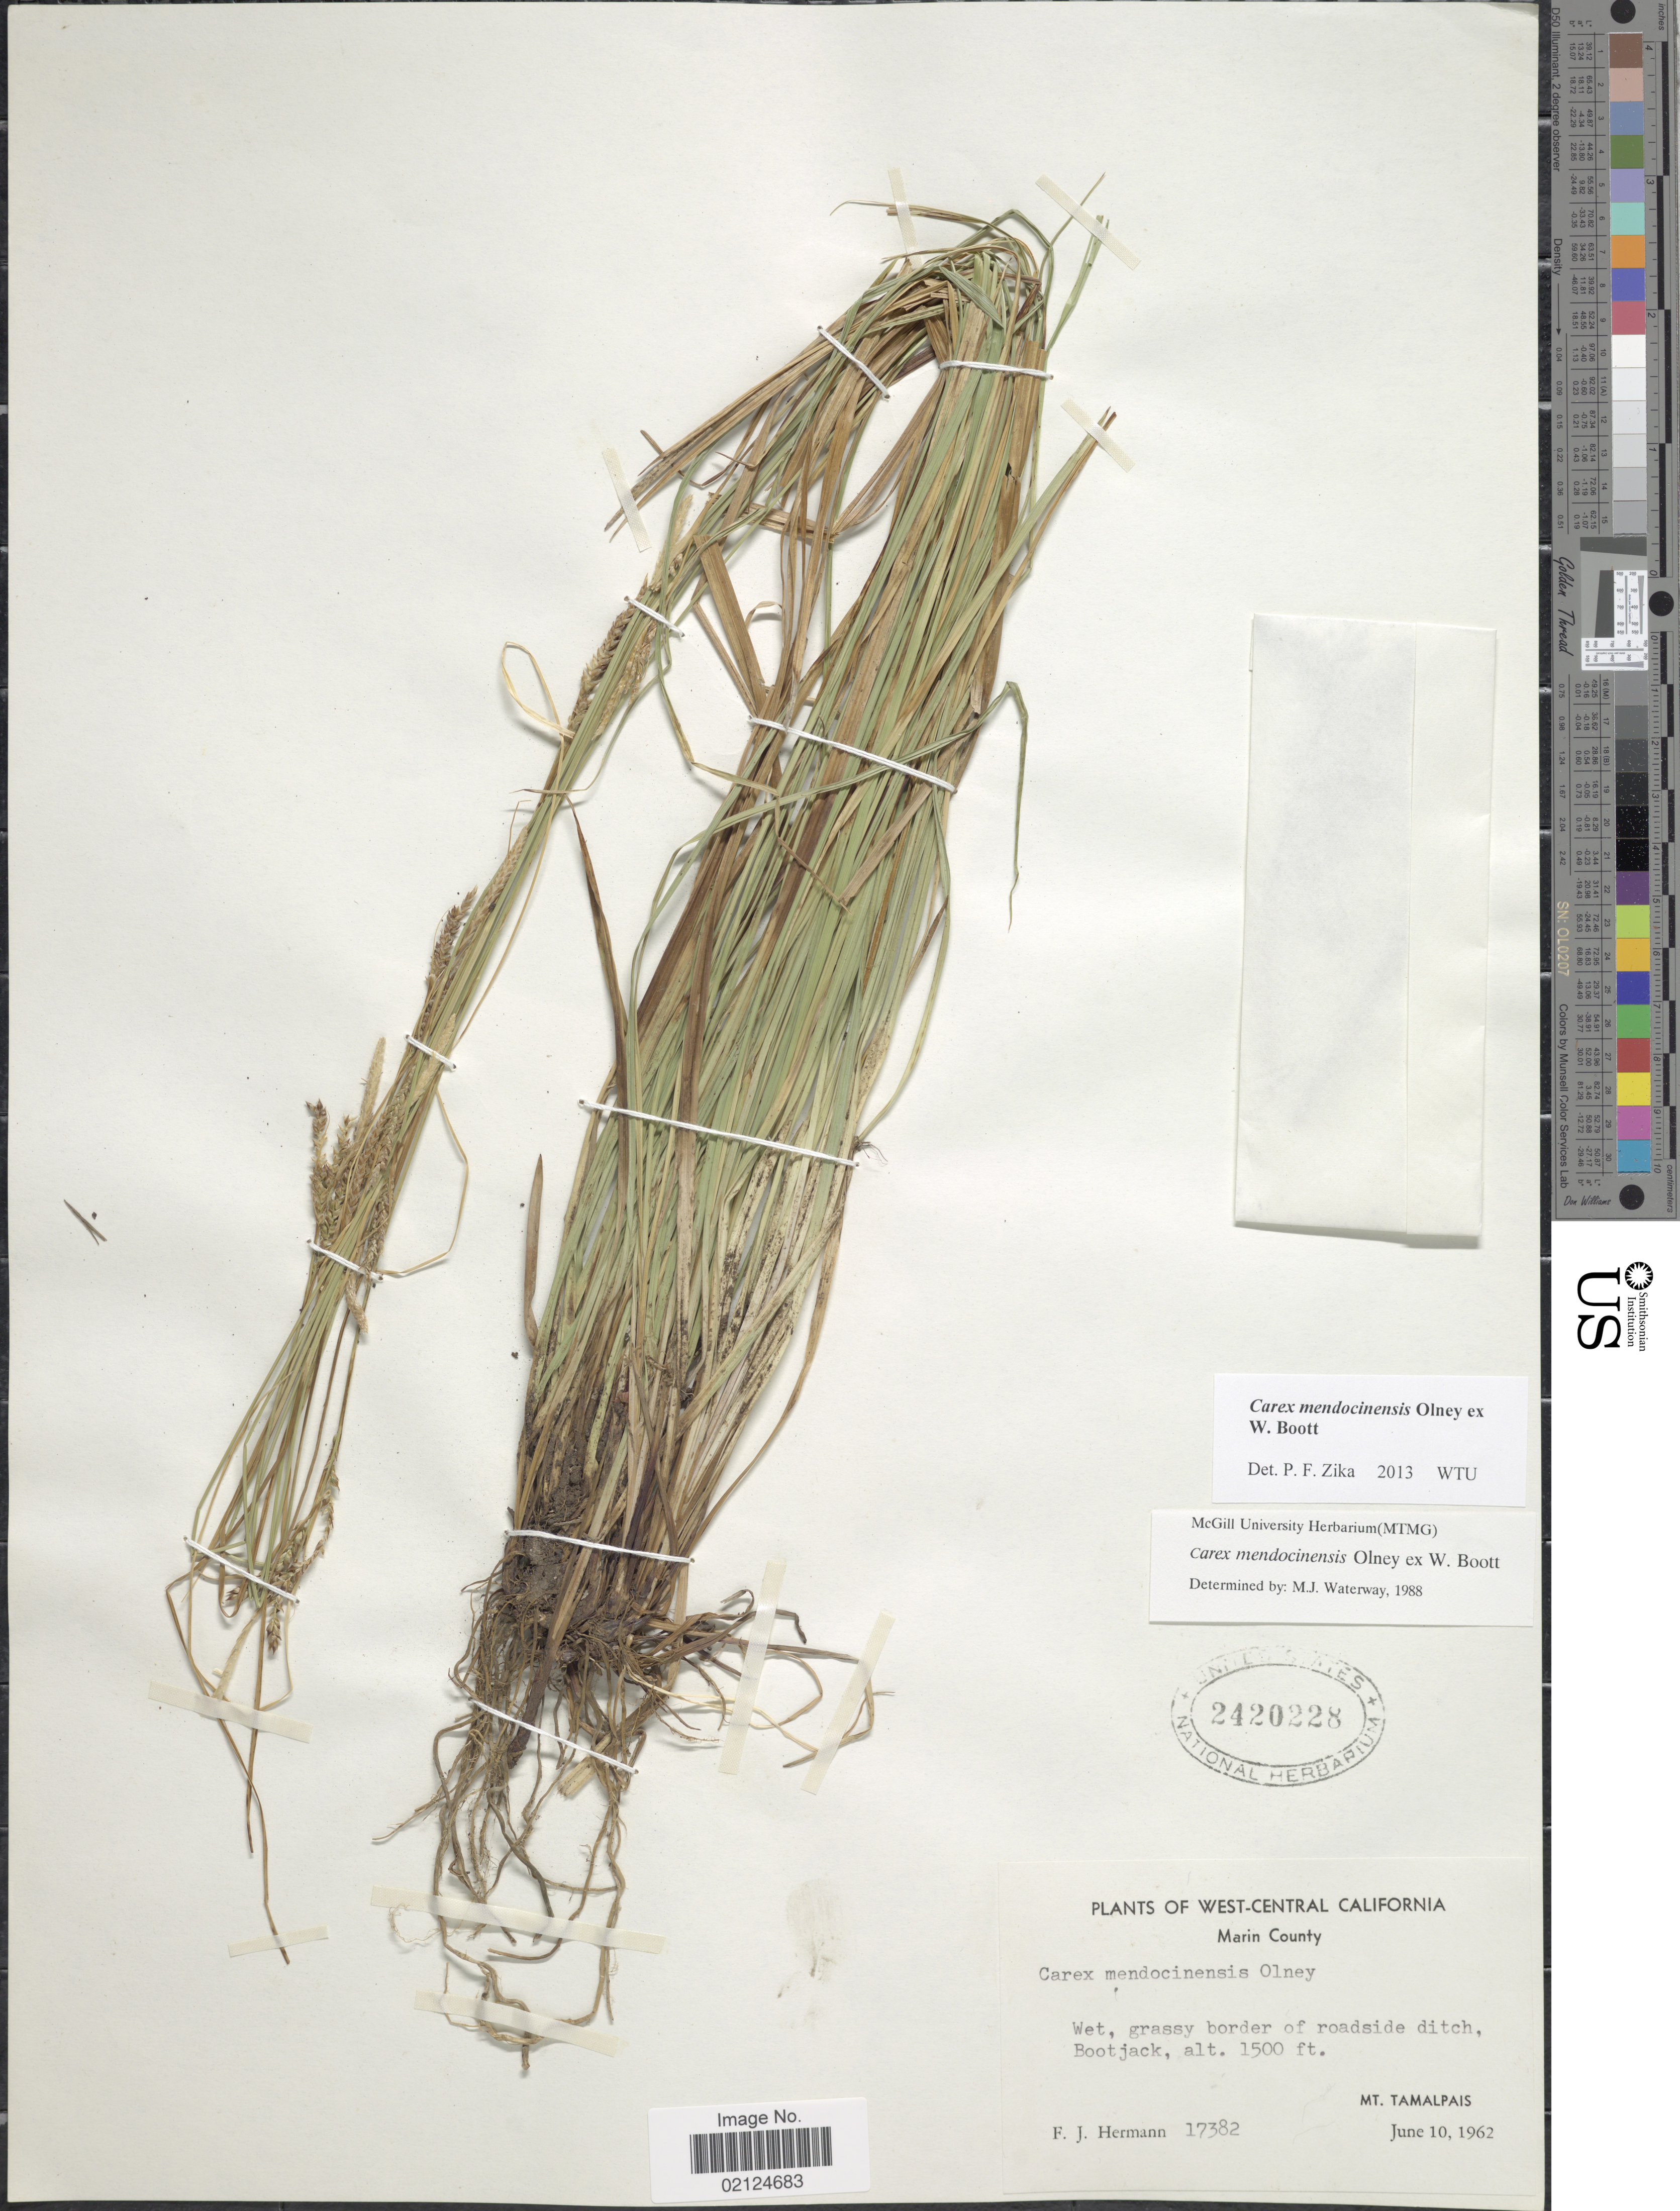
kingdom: Plantae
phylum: Tracheophyta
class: Liliopsida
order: Poales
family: Cyperaceae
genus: Carex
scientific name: Carex mendocinensis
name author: Olney ex Boott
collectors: F. J. Hermann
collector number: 17382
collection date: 1960-06-10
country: United States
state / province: California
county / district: Marin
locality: Marin County, West-Central California, Bootjack, Mt. Tamalipas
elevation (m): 457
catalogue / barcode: US 2420228